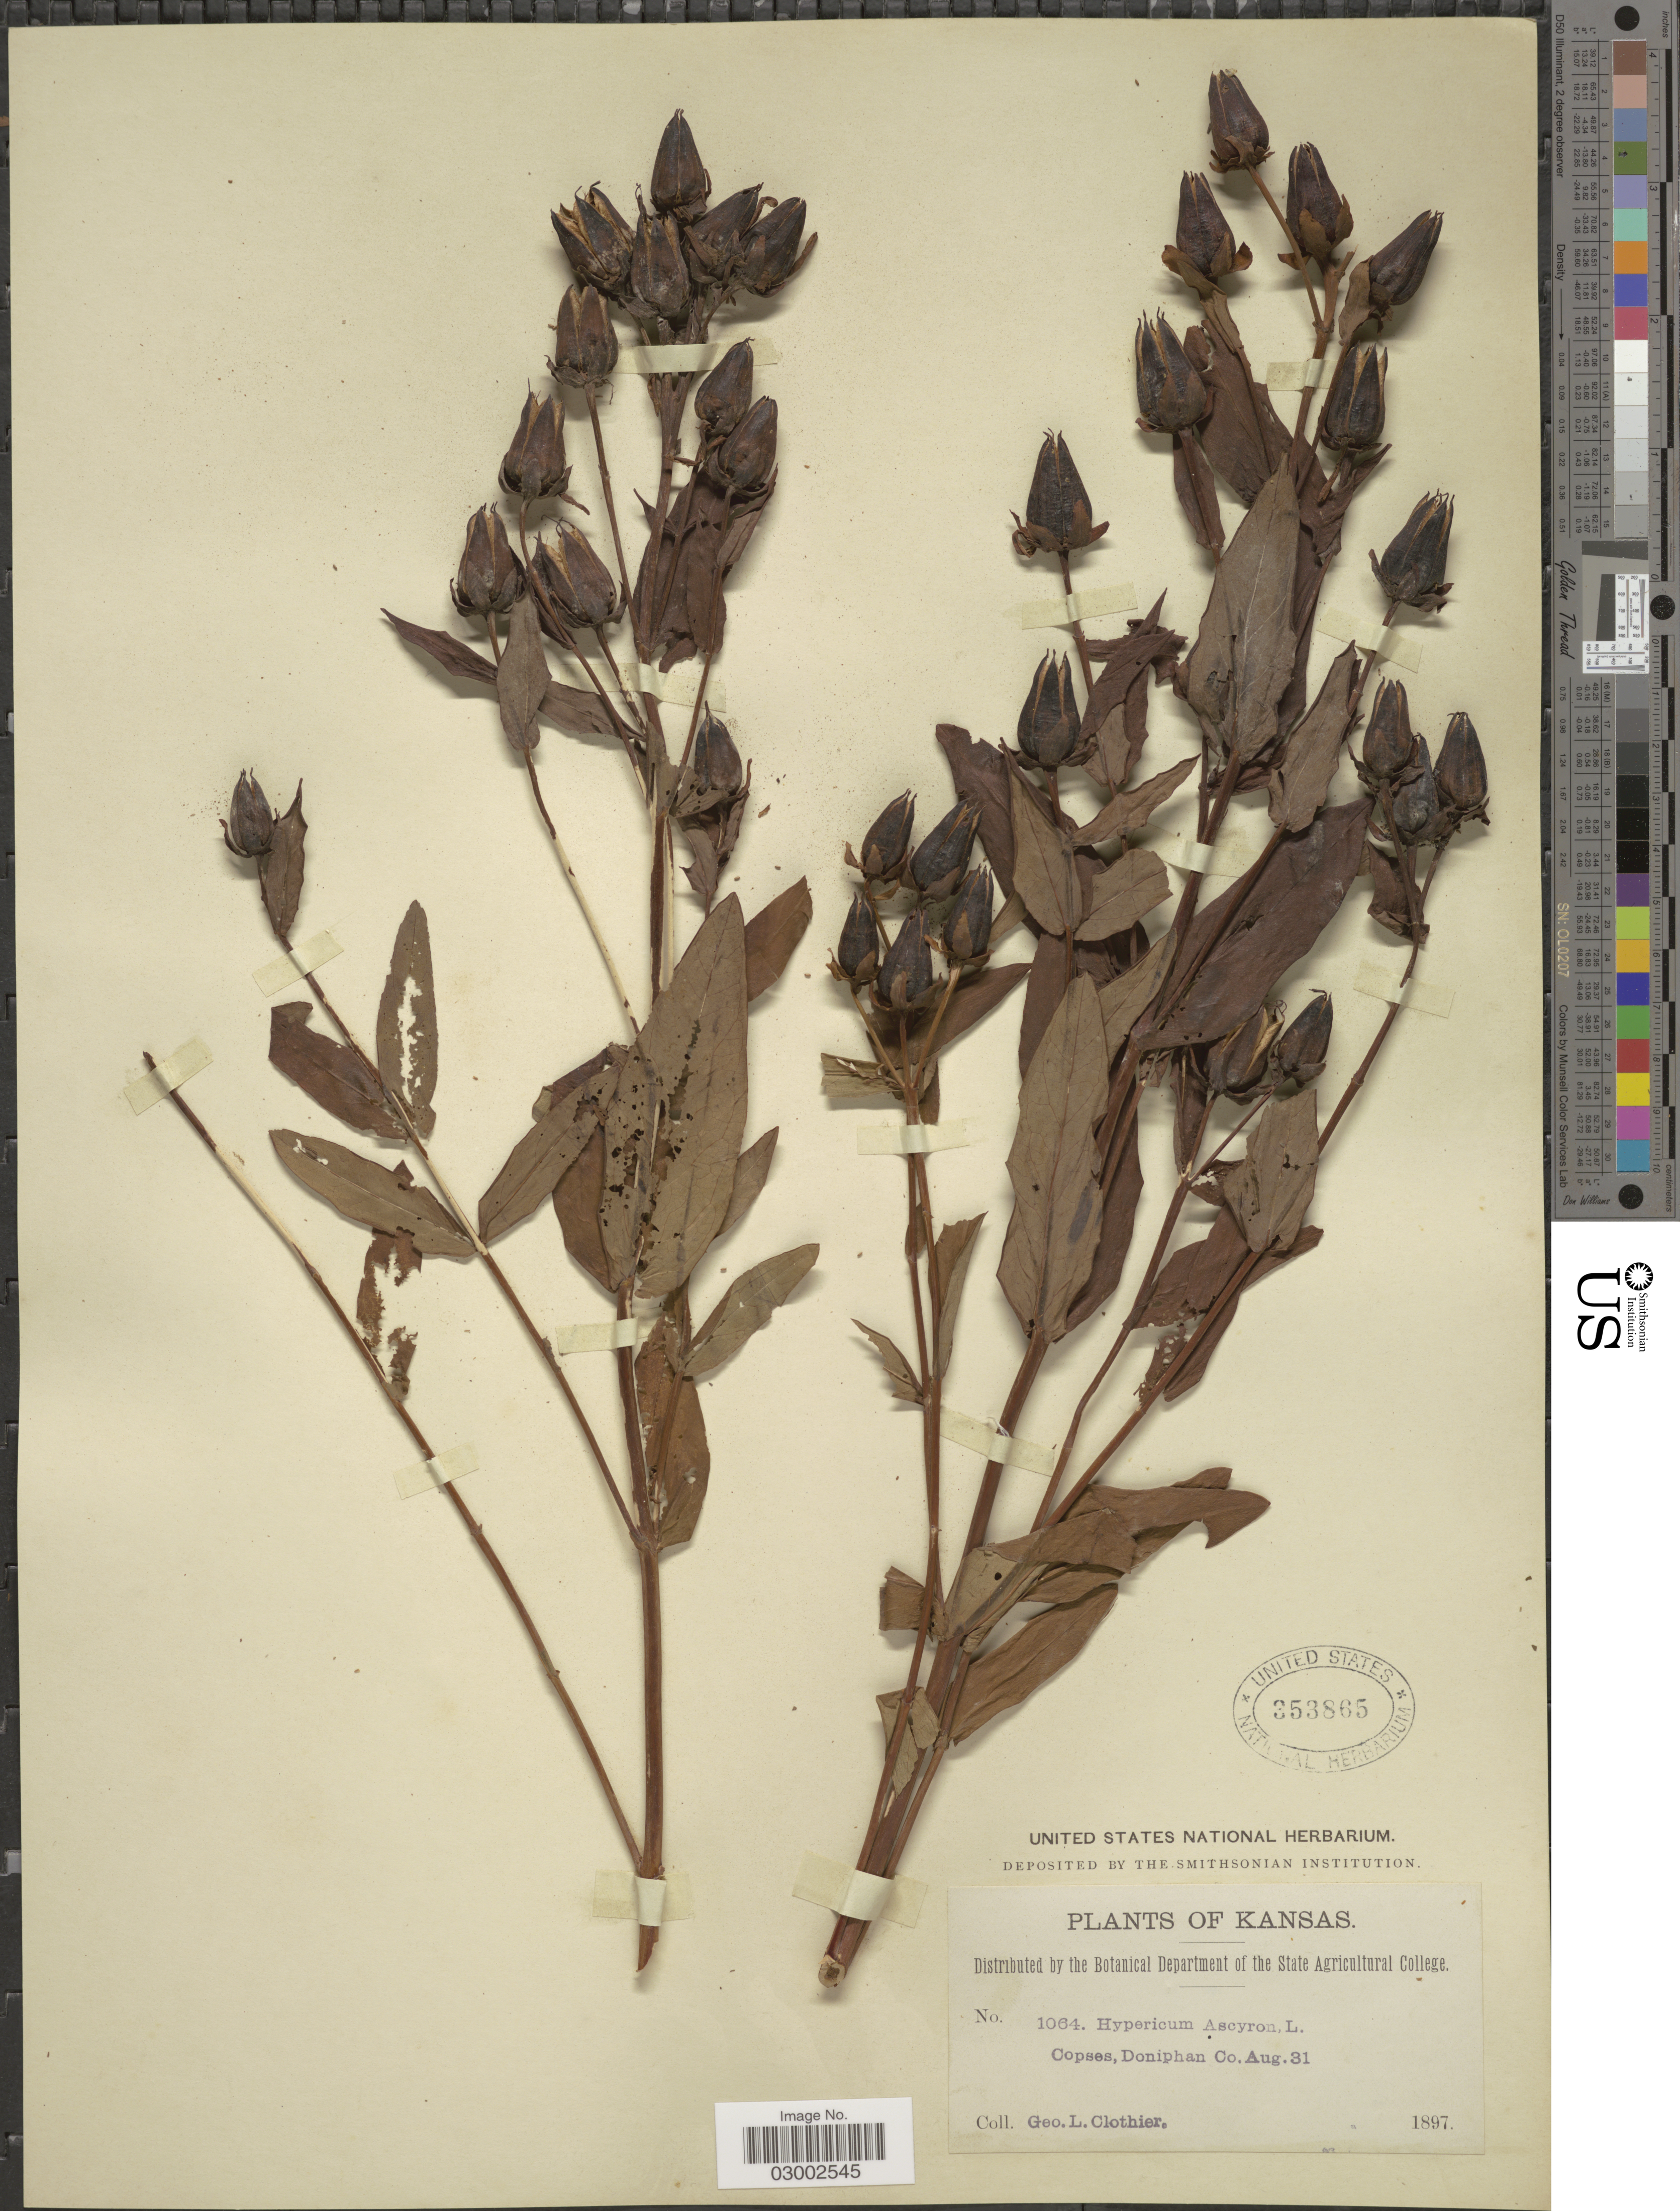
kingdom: Plantae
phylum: Tracheophyta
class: Magnoliopsida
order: Malpighiales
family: Hypericaceae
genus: Hypericum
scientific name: Hypericum ascyron subsp. pyramidatum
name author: (Aiton) N. Robson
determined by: Strong, Mark T., (BOT), Smithsonian Institution - National Museum of Natural History (UNITED STATES)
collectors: G. Clothier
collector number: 1064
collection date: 1897-08-31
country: United States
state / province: Kansas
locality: Copses, Doniphan Co.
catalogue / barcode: US 353865